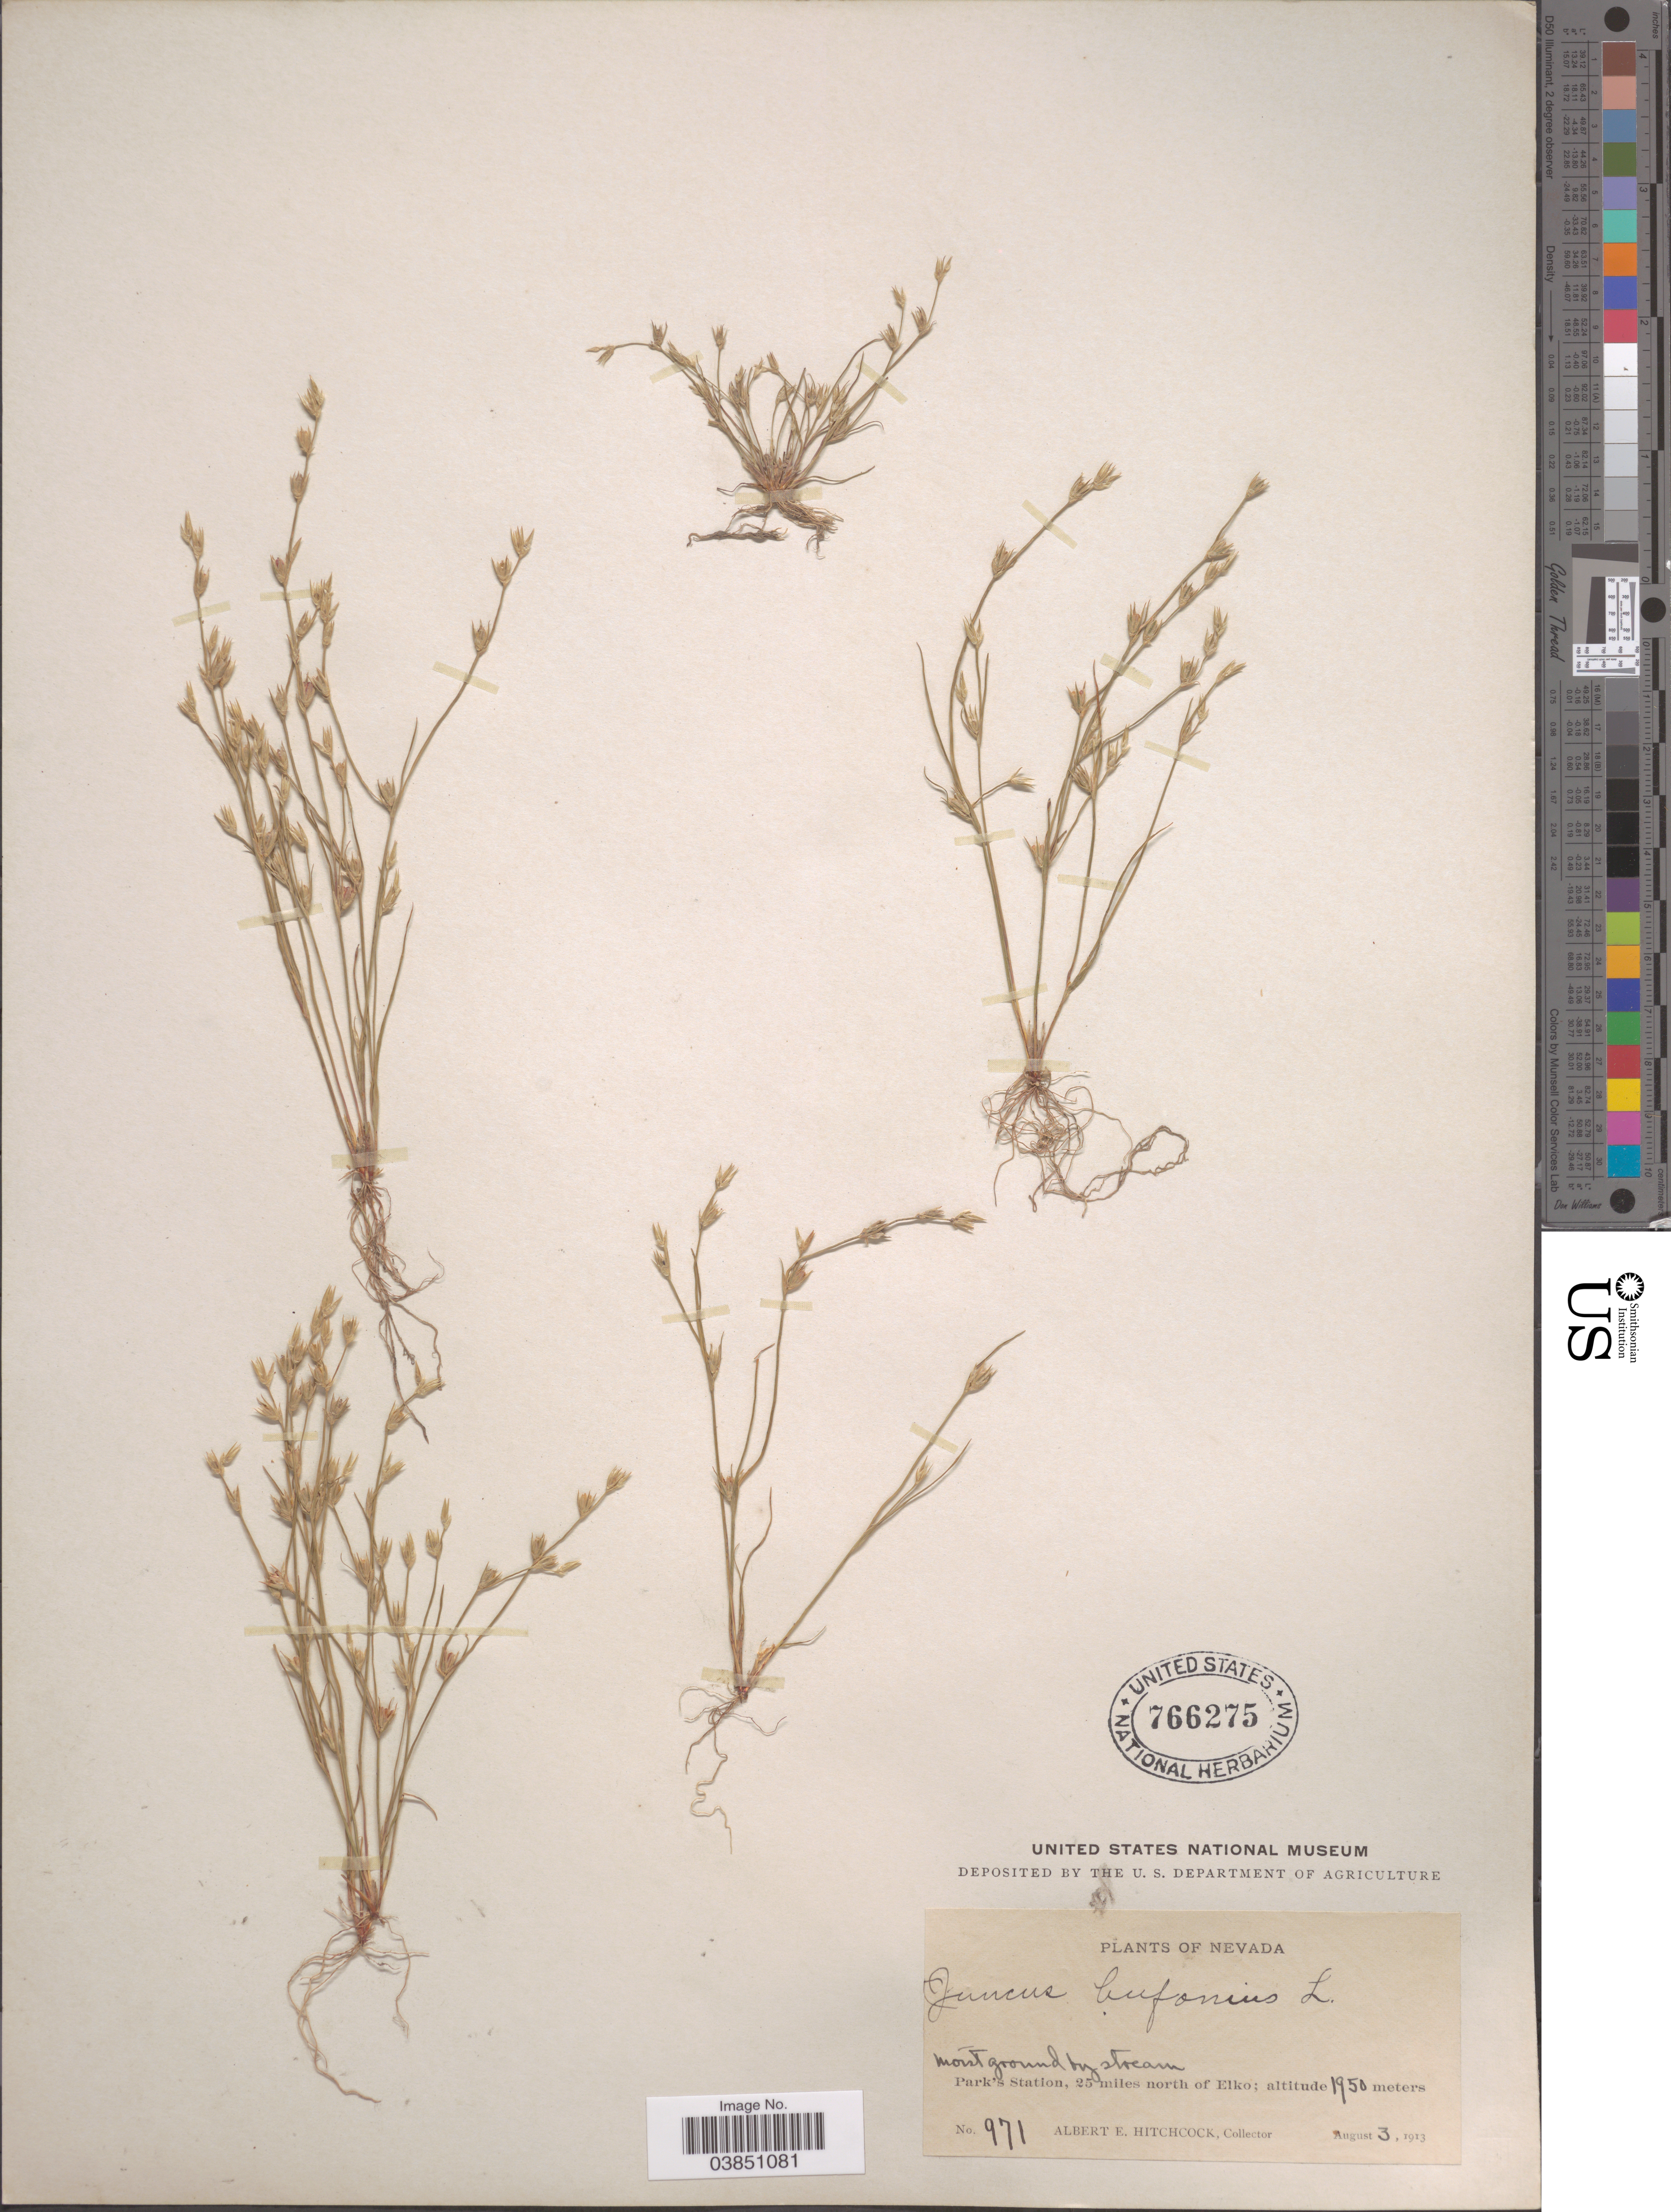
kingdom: Plantae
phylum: Tracheophyta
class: Liliopsida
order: Poales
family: Juncaceae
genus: Juncus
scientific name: Juncus bufonius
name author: L.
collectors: A. Hitchcock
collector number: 971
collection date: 1913-08-03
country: United States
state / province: Nevada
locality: Park's Station, 25 miles north of Elko.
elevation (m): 1950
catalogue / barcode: US 766275